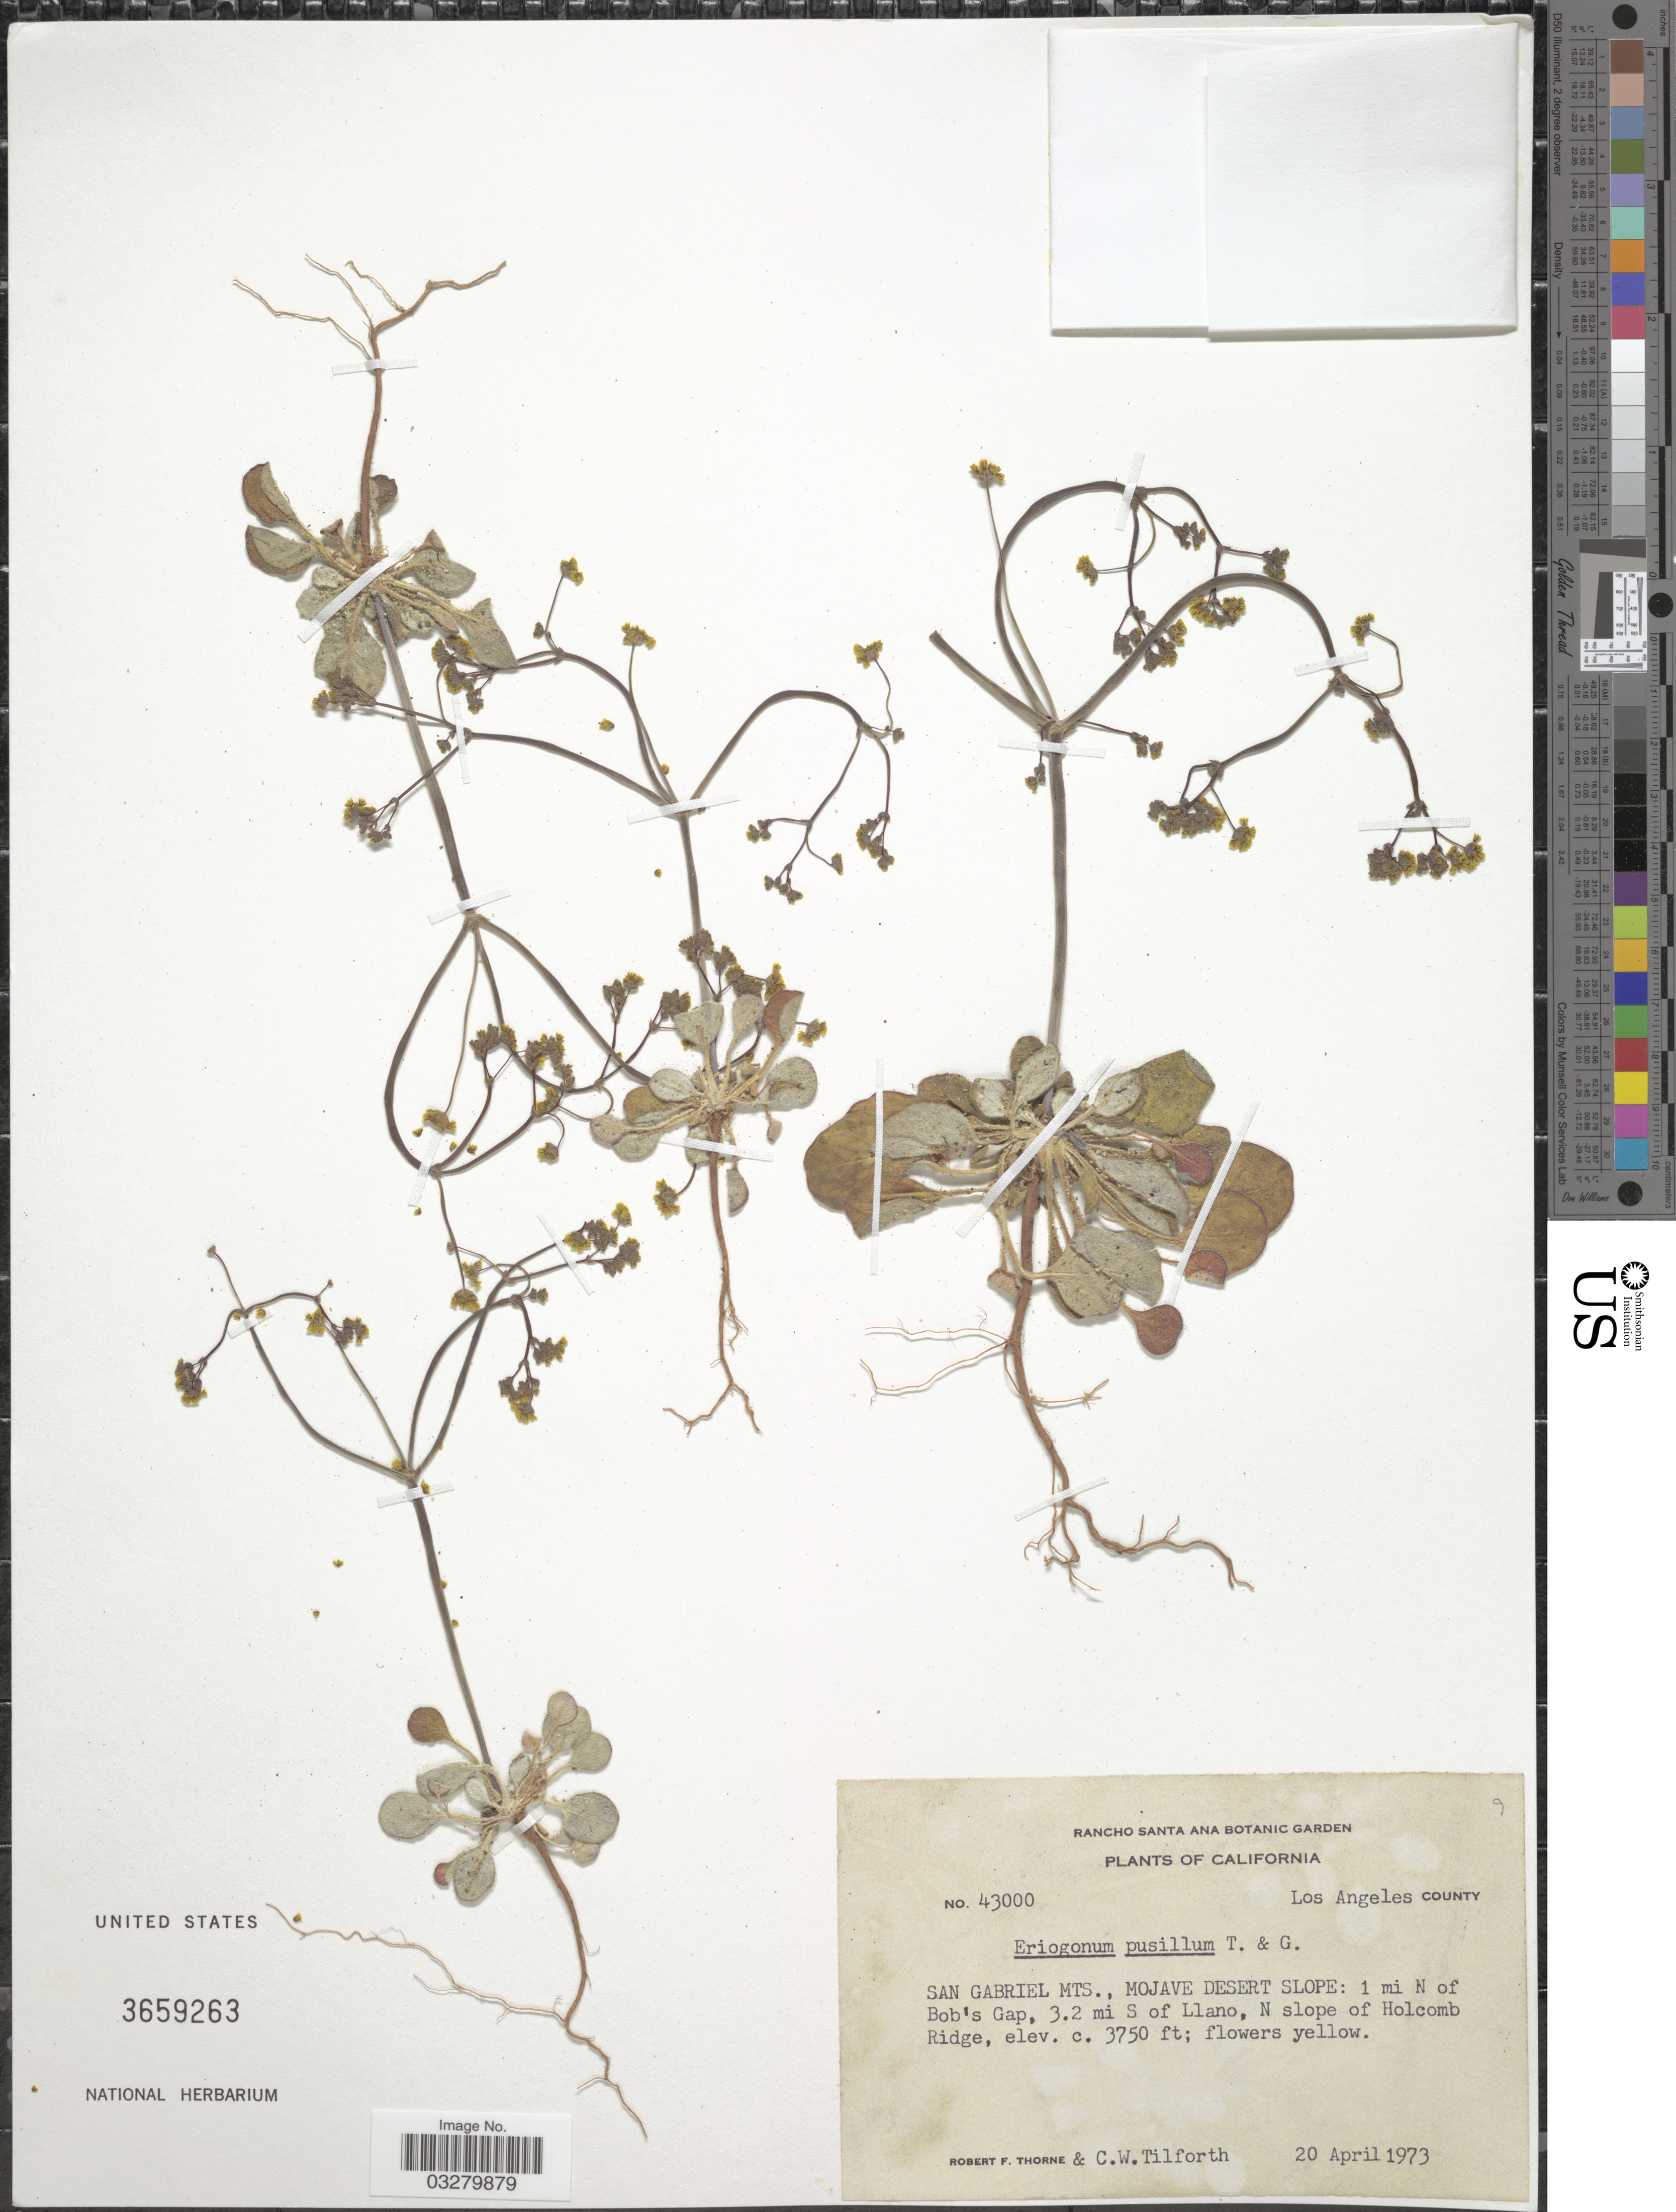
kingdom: Plantae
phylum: Tracheophyta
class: Magnoliopsida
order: Caryophyllales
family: Polygonaceae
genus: Eriogonum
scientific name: Eriogonum pusillum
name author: Torr. & A. Gray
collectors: R. F. Thorne & C. Tilforth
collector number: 43000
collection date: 1973-04-20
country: United States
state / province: California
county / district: Los Angeles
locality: Los Angeles County. San Gabriel Mts., Mojave Desert Slope: 1 mi N of Bob's Gap, 3.2 mi S of Llano, N slope of Holcomb Ridge.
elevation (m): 1143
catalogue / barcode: US 3659263